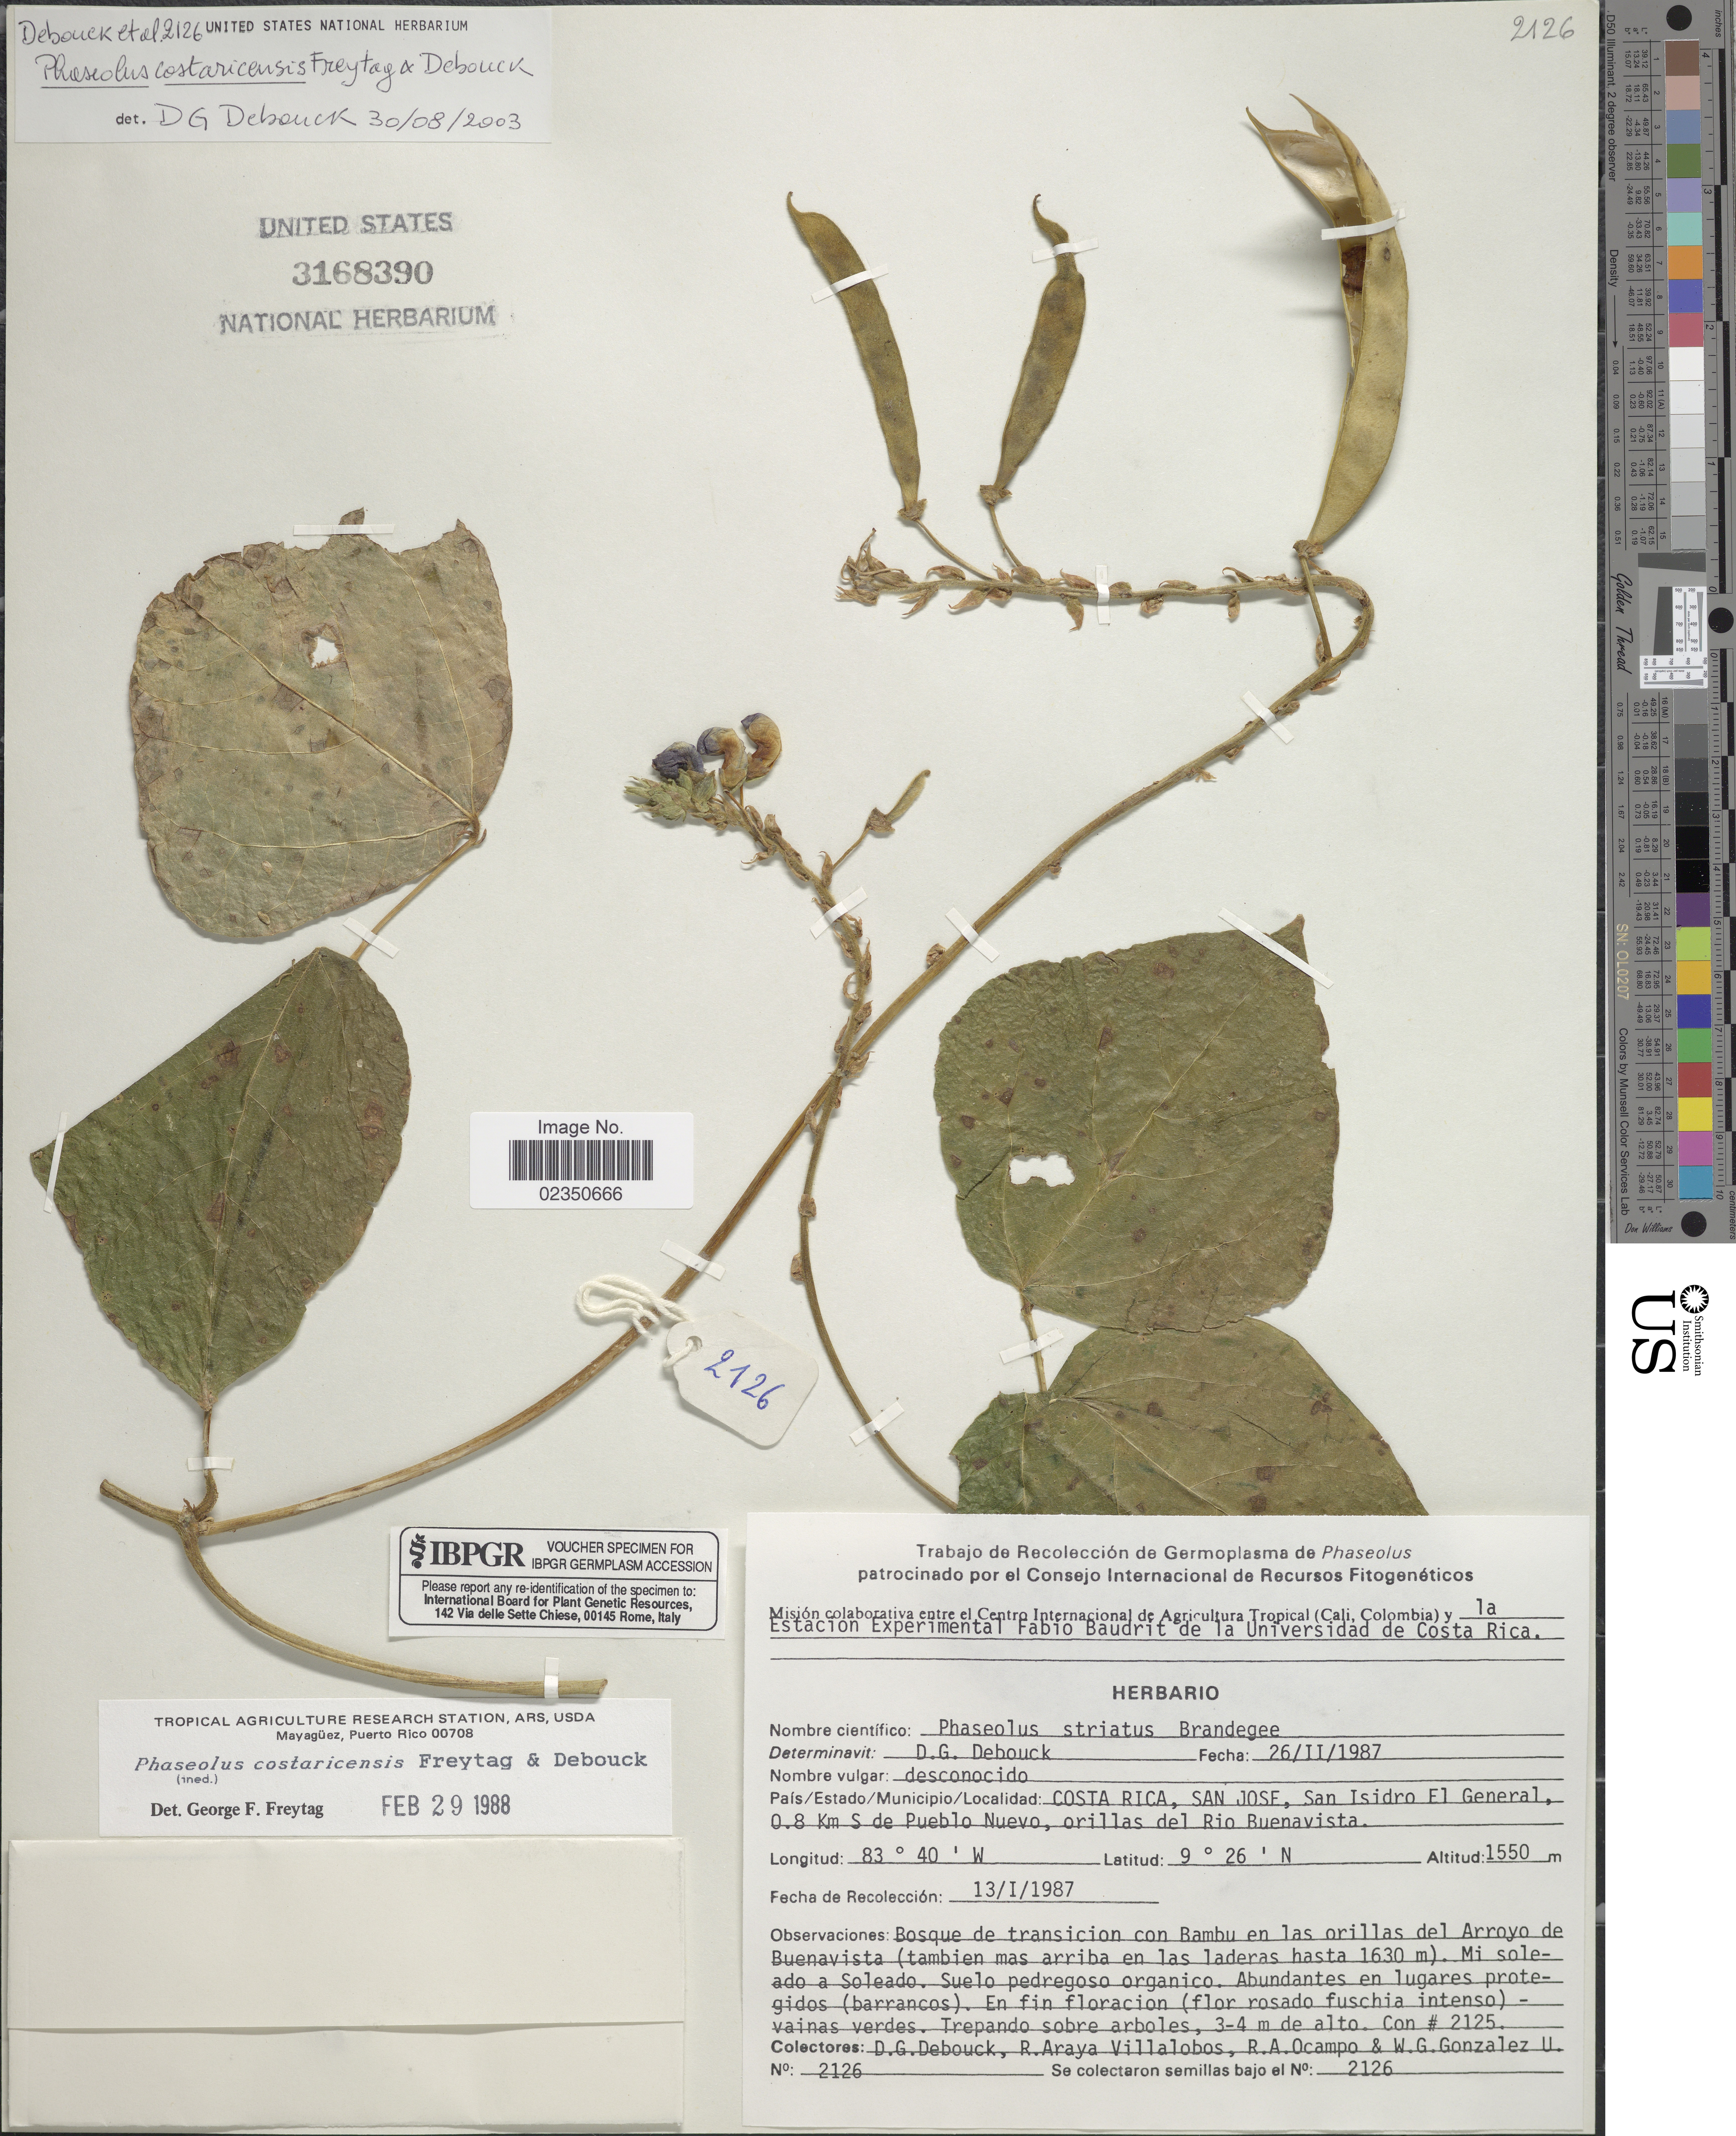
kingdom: Plantae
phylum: Tracheophyta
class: Magnoliopsida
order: Fabales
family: Fabaceae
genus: Phaseolus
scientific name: Phaseolus costaricensis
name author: Freytag & Debouck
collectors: D. Debouck, R. Araya Villalobos, R. Ocampo & W. Gonzalez U.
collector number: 2126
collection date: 1987-01-13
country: Costa Rica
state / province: San José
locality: San Isidro El General, 0.8 Km S de Pueblo Nuevo, orillas del Rio Buenavista.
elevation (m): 1550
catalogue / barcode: US 3168390